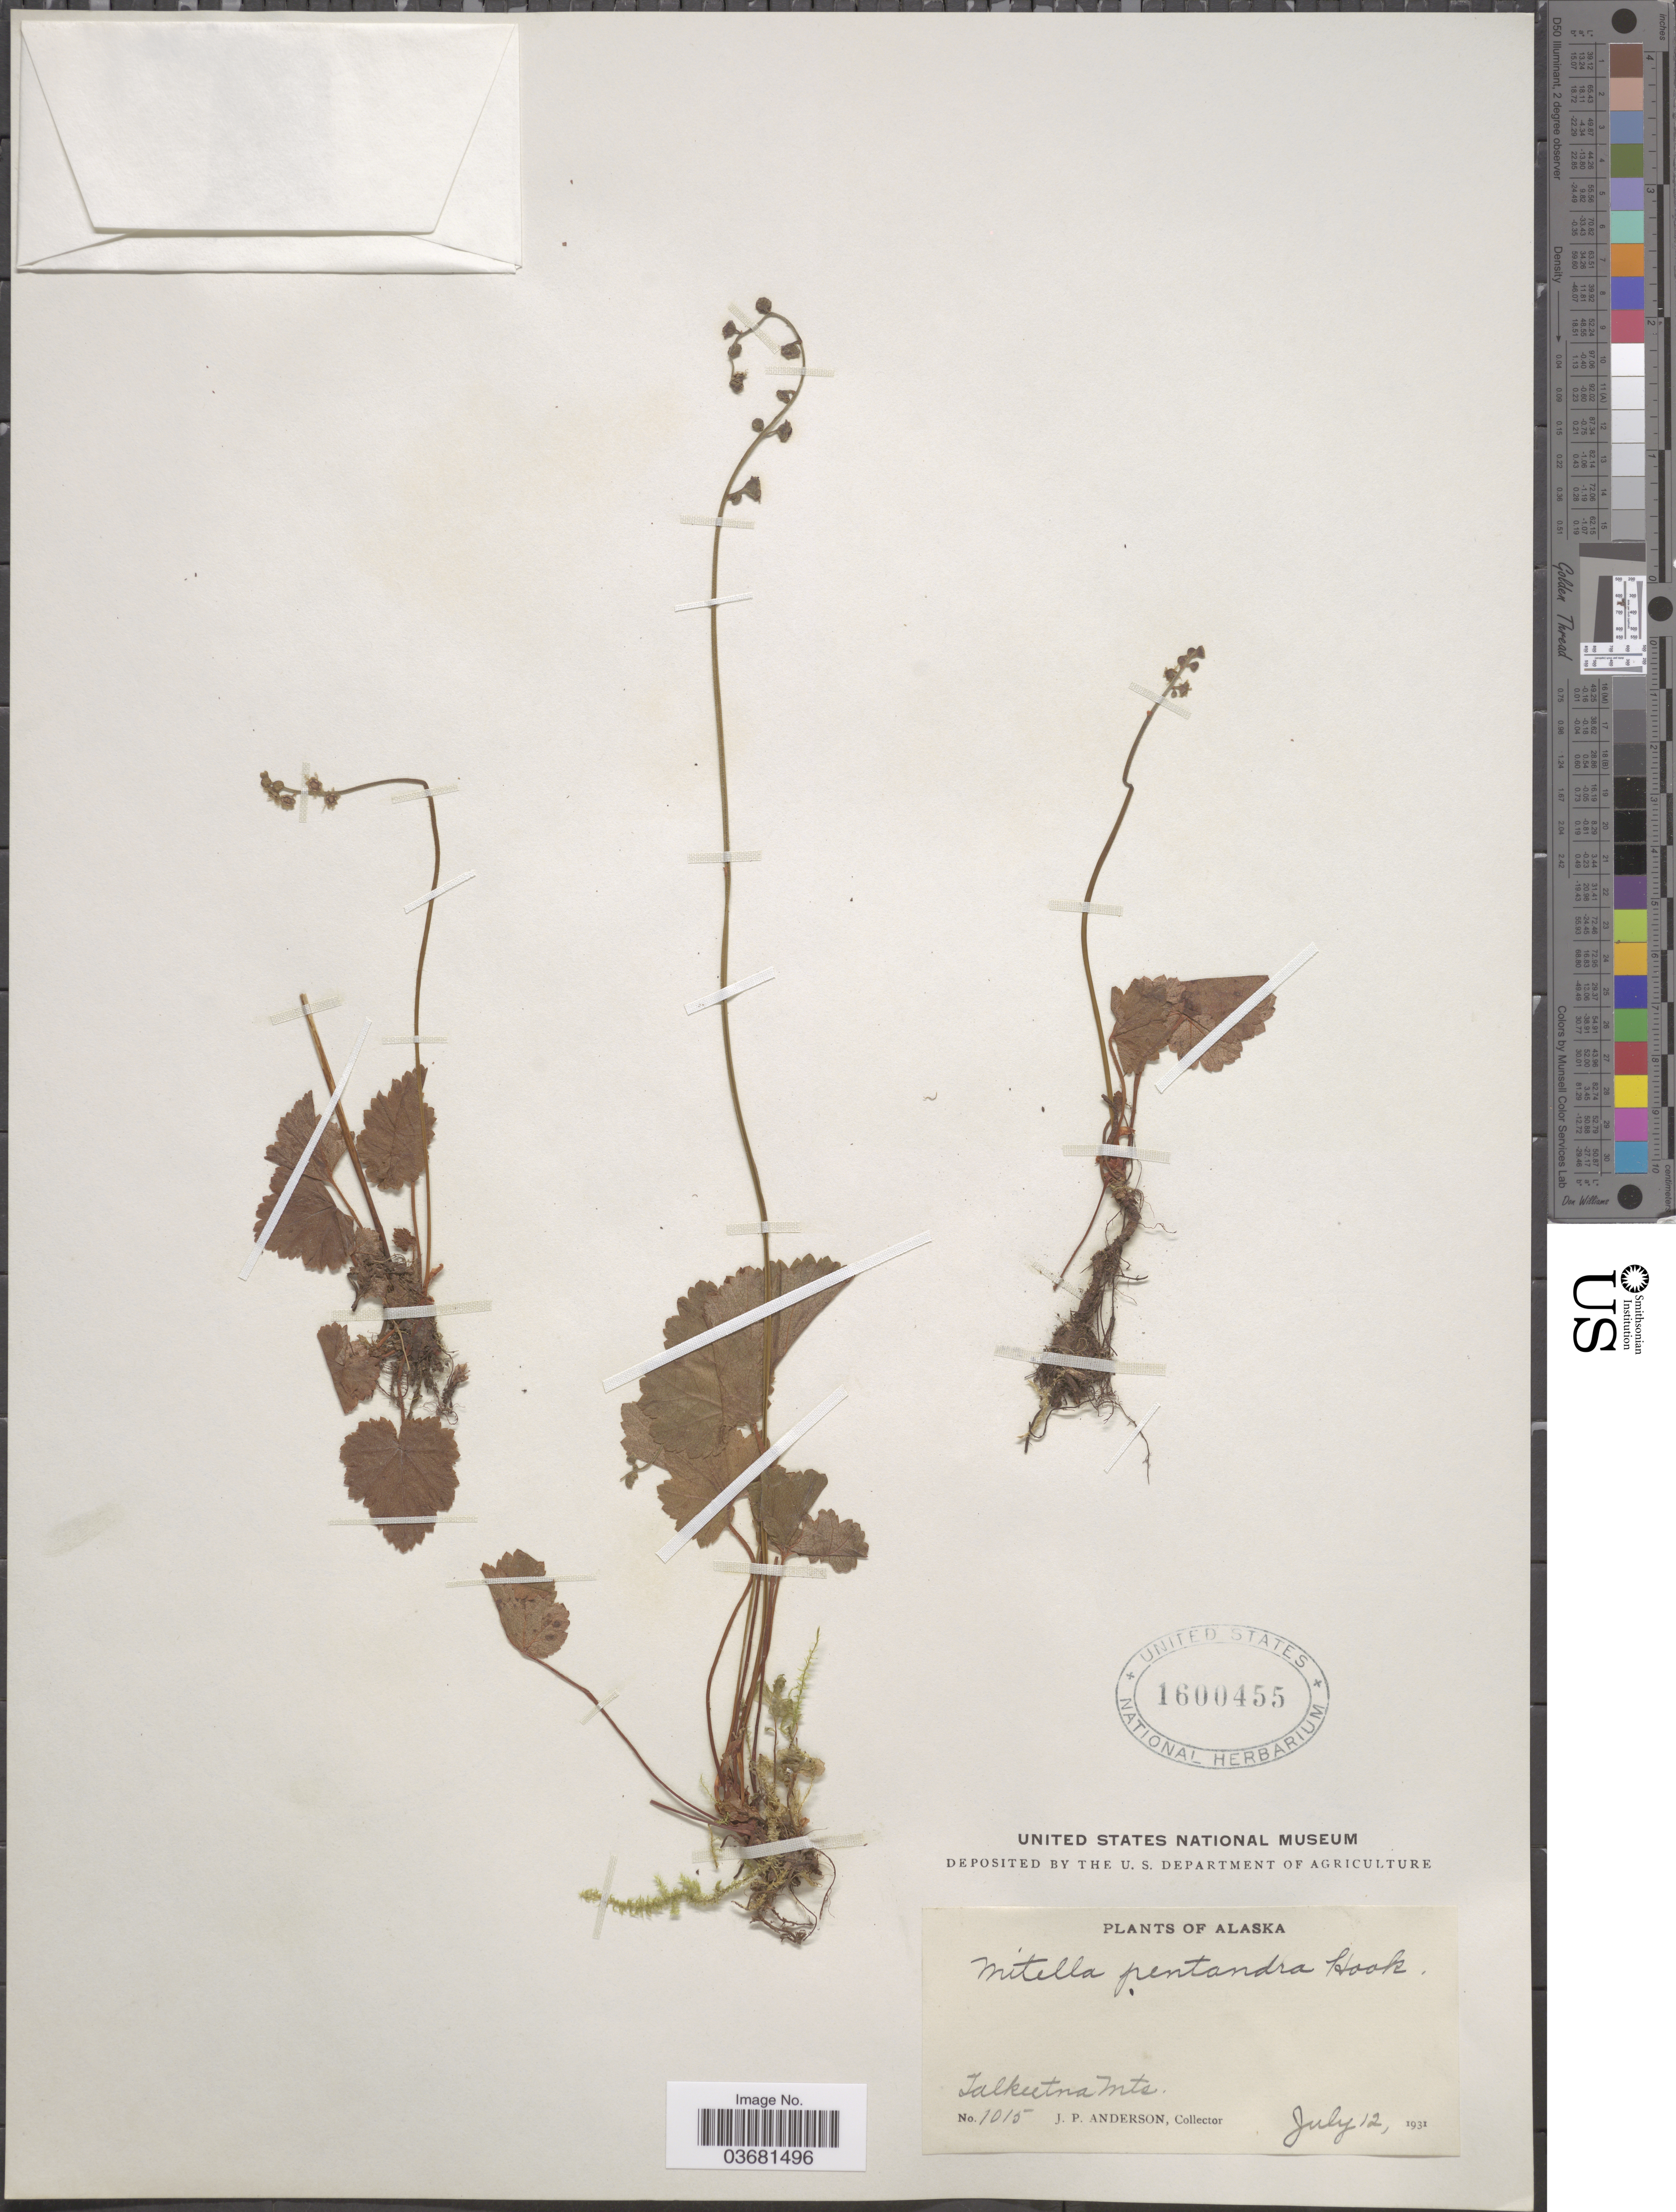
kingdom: Plantae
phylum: Tracheophyta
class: Magnoliopsida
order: Saxifragales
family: Saxifragaceae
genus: Mitella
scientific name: Mitella pentandra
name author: Hook.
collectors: J. P. Anderson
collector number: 1015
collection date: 1931-07-12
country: United States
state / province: Alaska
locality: Talkeetna Mts.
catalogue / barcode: US 1600455